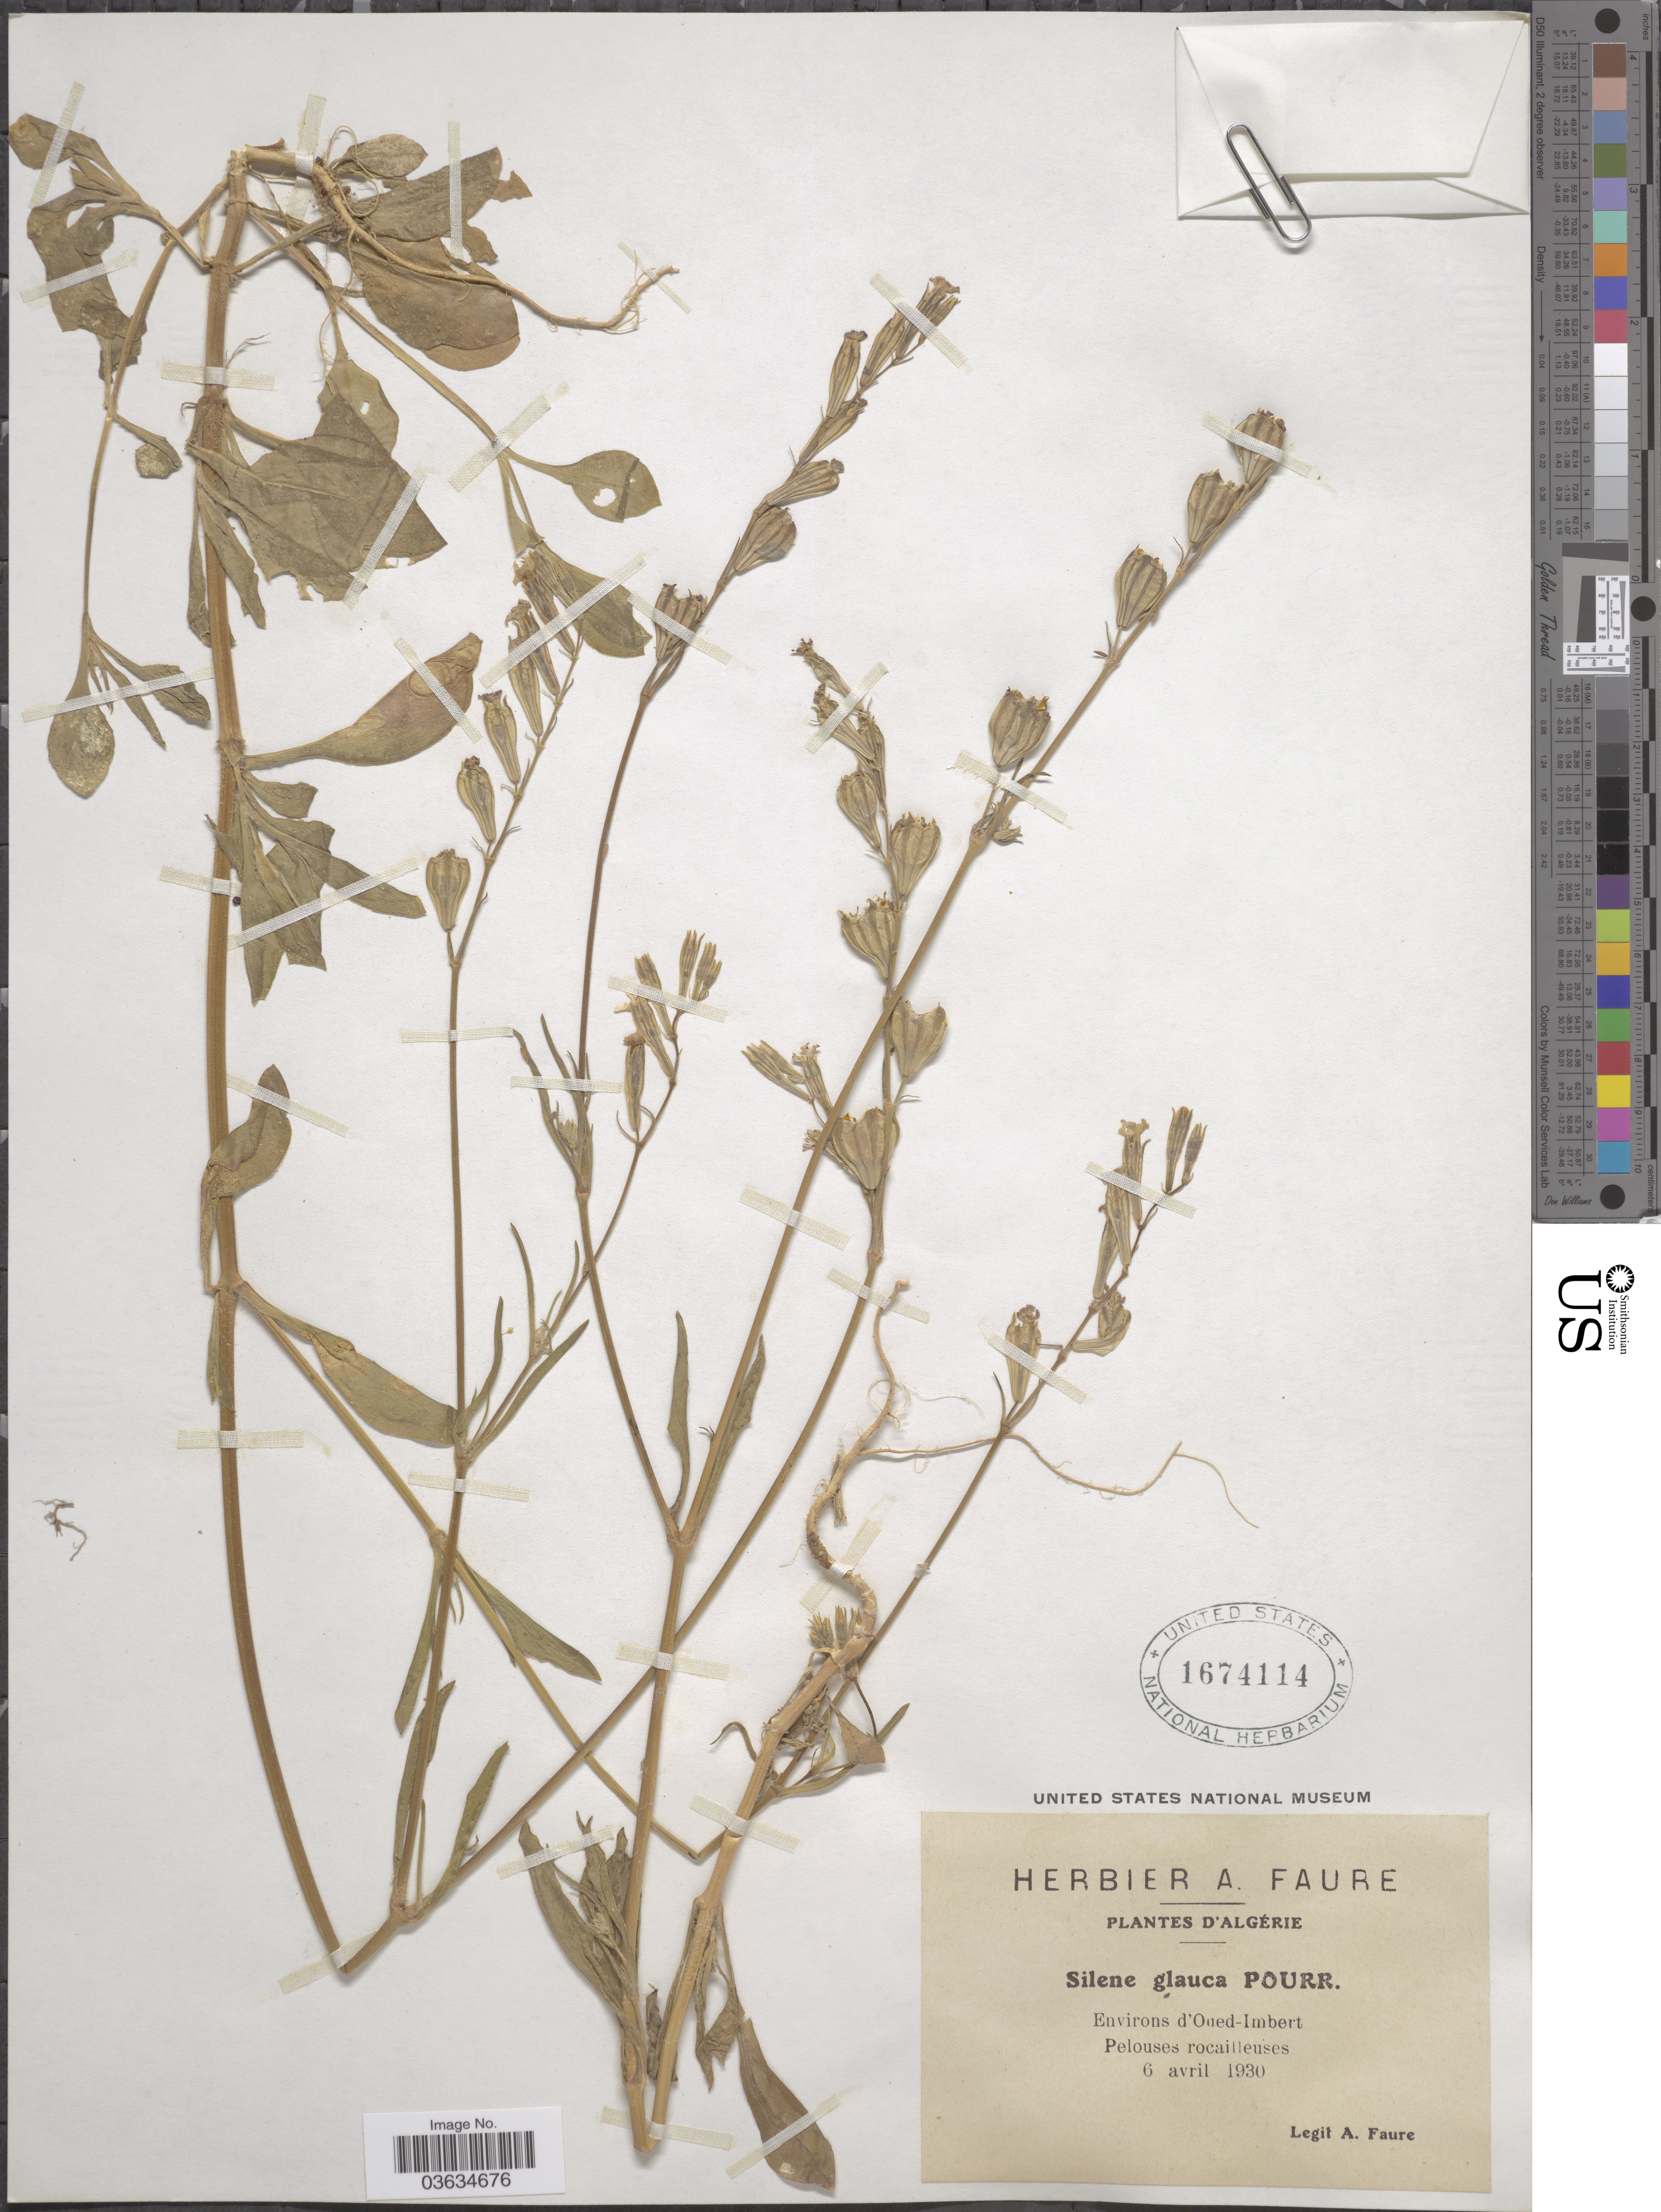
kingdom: Plantae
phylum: Tracheophyta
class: Magnoliopsida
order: Caryophyllales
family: Caryophyllaceae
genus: Silene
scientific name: Silene glauca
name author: Pourr. ex Lag.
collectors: A. Faure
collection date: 1930-04-06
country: Algeria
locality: Environs d'Oued-Imbert. Pelouses rocailleuses.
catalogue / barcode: US 1674114